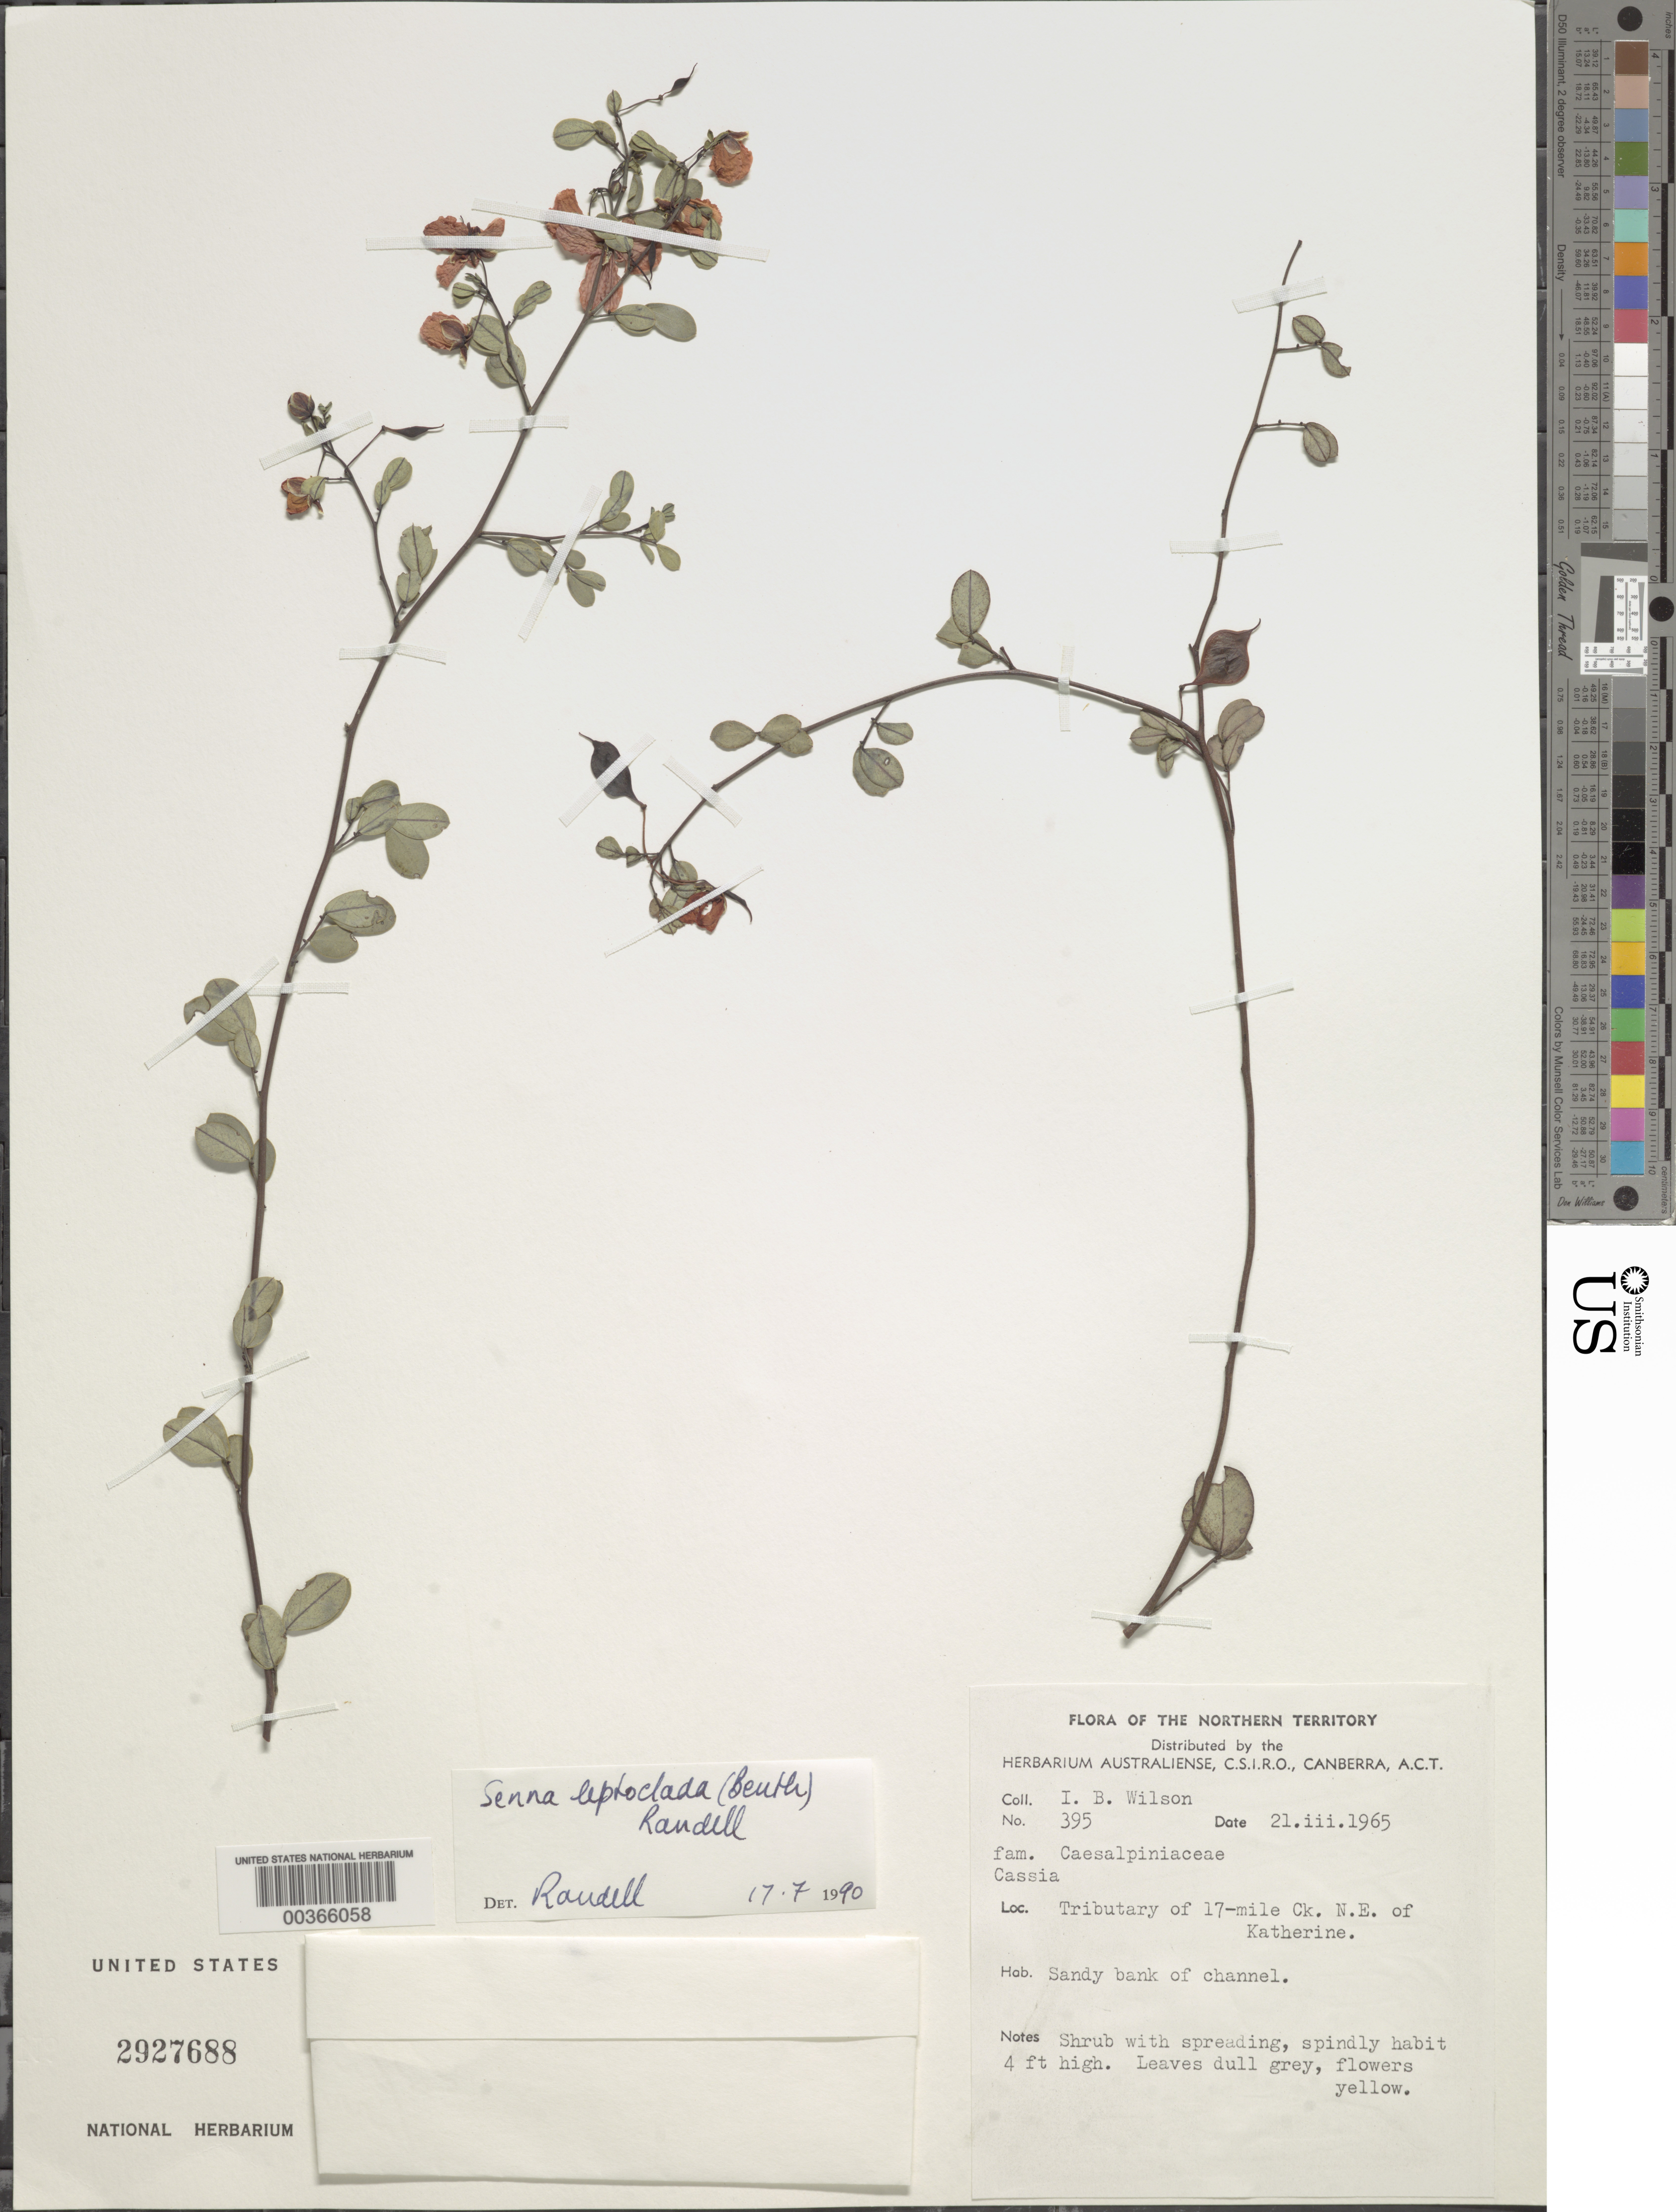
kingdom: Plantae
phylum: Tracheophyta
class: Magnoliopsida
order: Fabales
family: Fabaceae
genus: Senna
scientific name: Senna leptoclada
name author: (F. Muell.) Randell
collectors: I. B. Wilson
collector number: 395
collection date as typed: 21 Mar 1965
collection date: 1965-03-21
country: Australia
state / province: Northern Territory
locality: Tributary of 17 mi ck. ne of katherine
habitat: Sandy bank of channel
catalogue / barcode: US 2927688